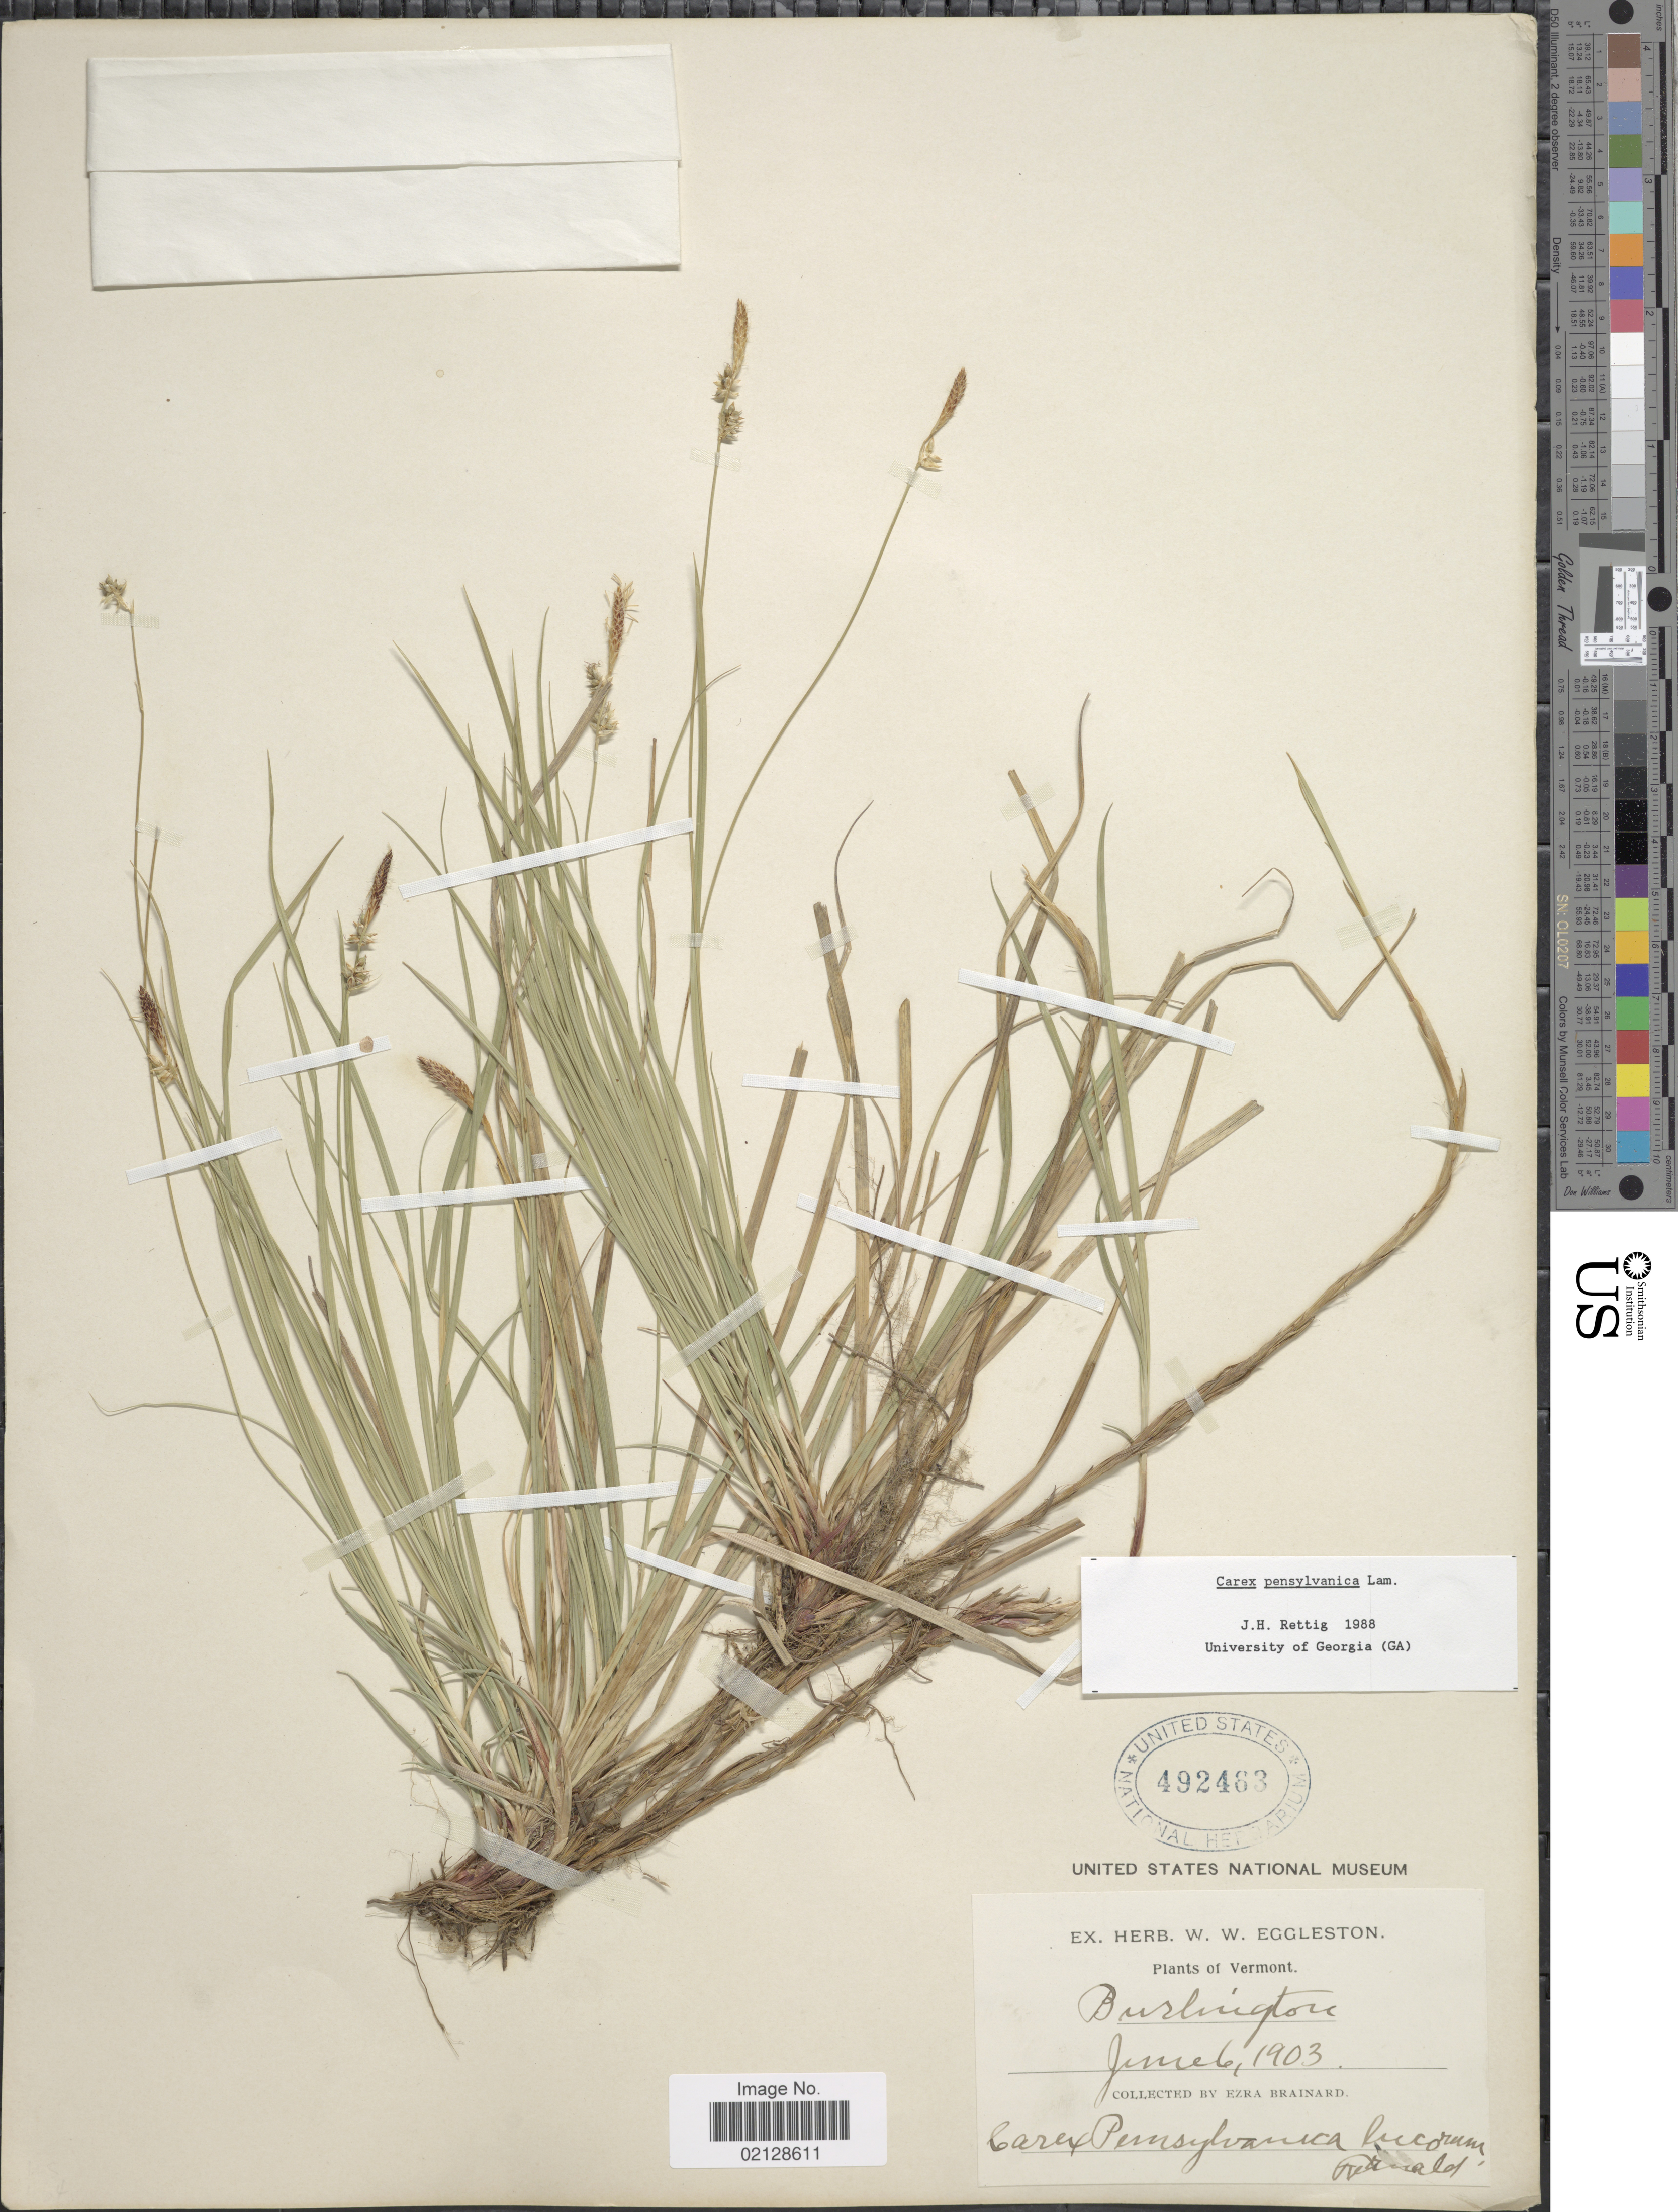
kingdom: Plantae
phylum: Tracheophyta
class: Liliopsida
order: Poales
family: Cyperaceae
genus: Carex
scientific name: Carex pensylvanica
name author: Lam.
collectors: E. Brainard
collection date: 1903-06-06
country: United States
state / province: Vermont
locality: Burlington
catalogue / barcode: US 492463